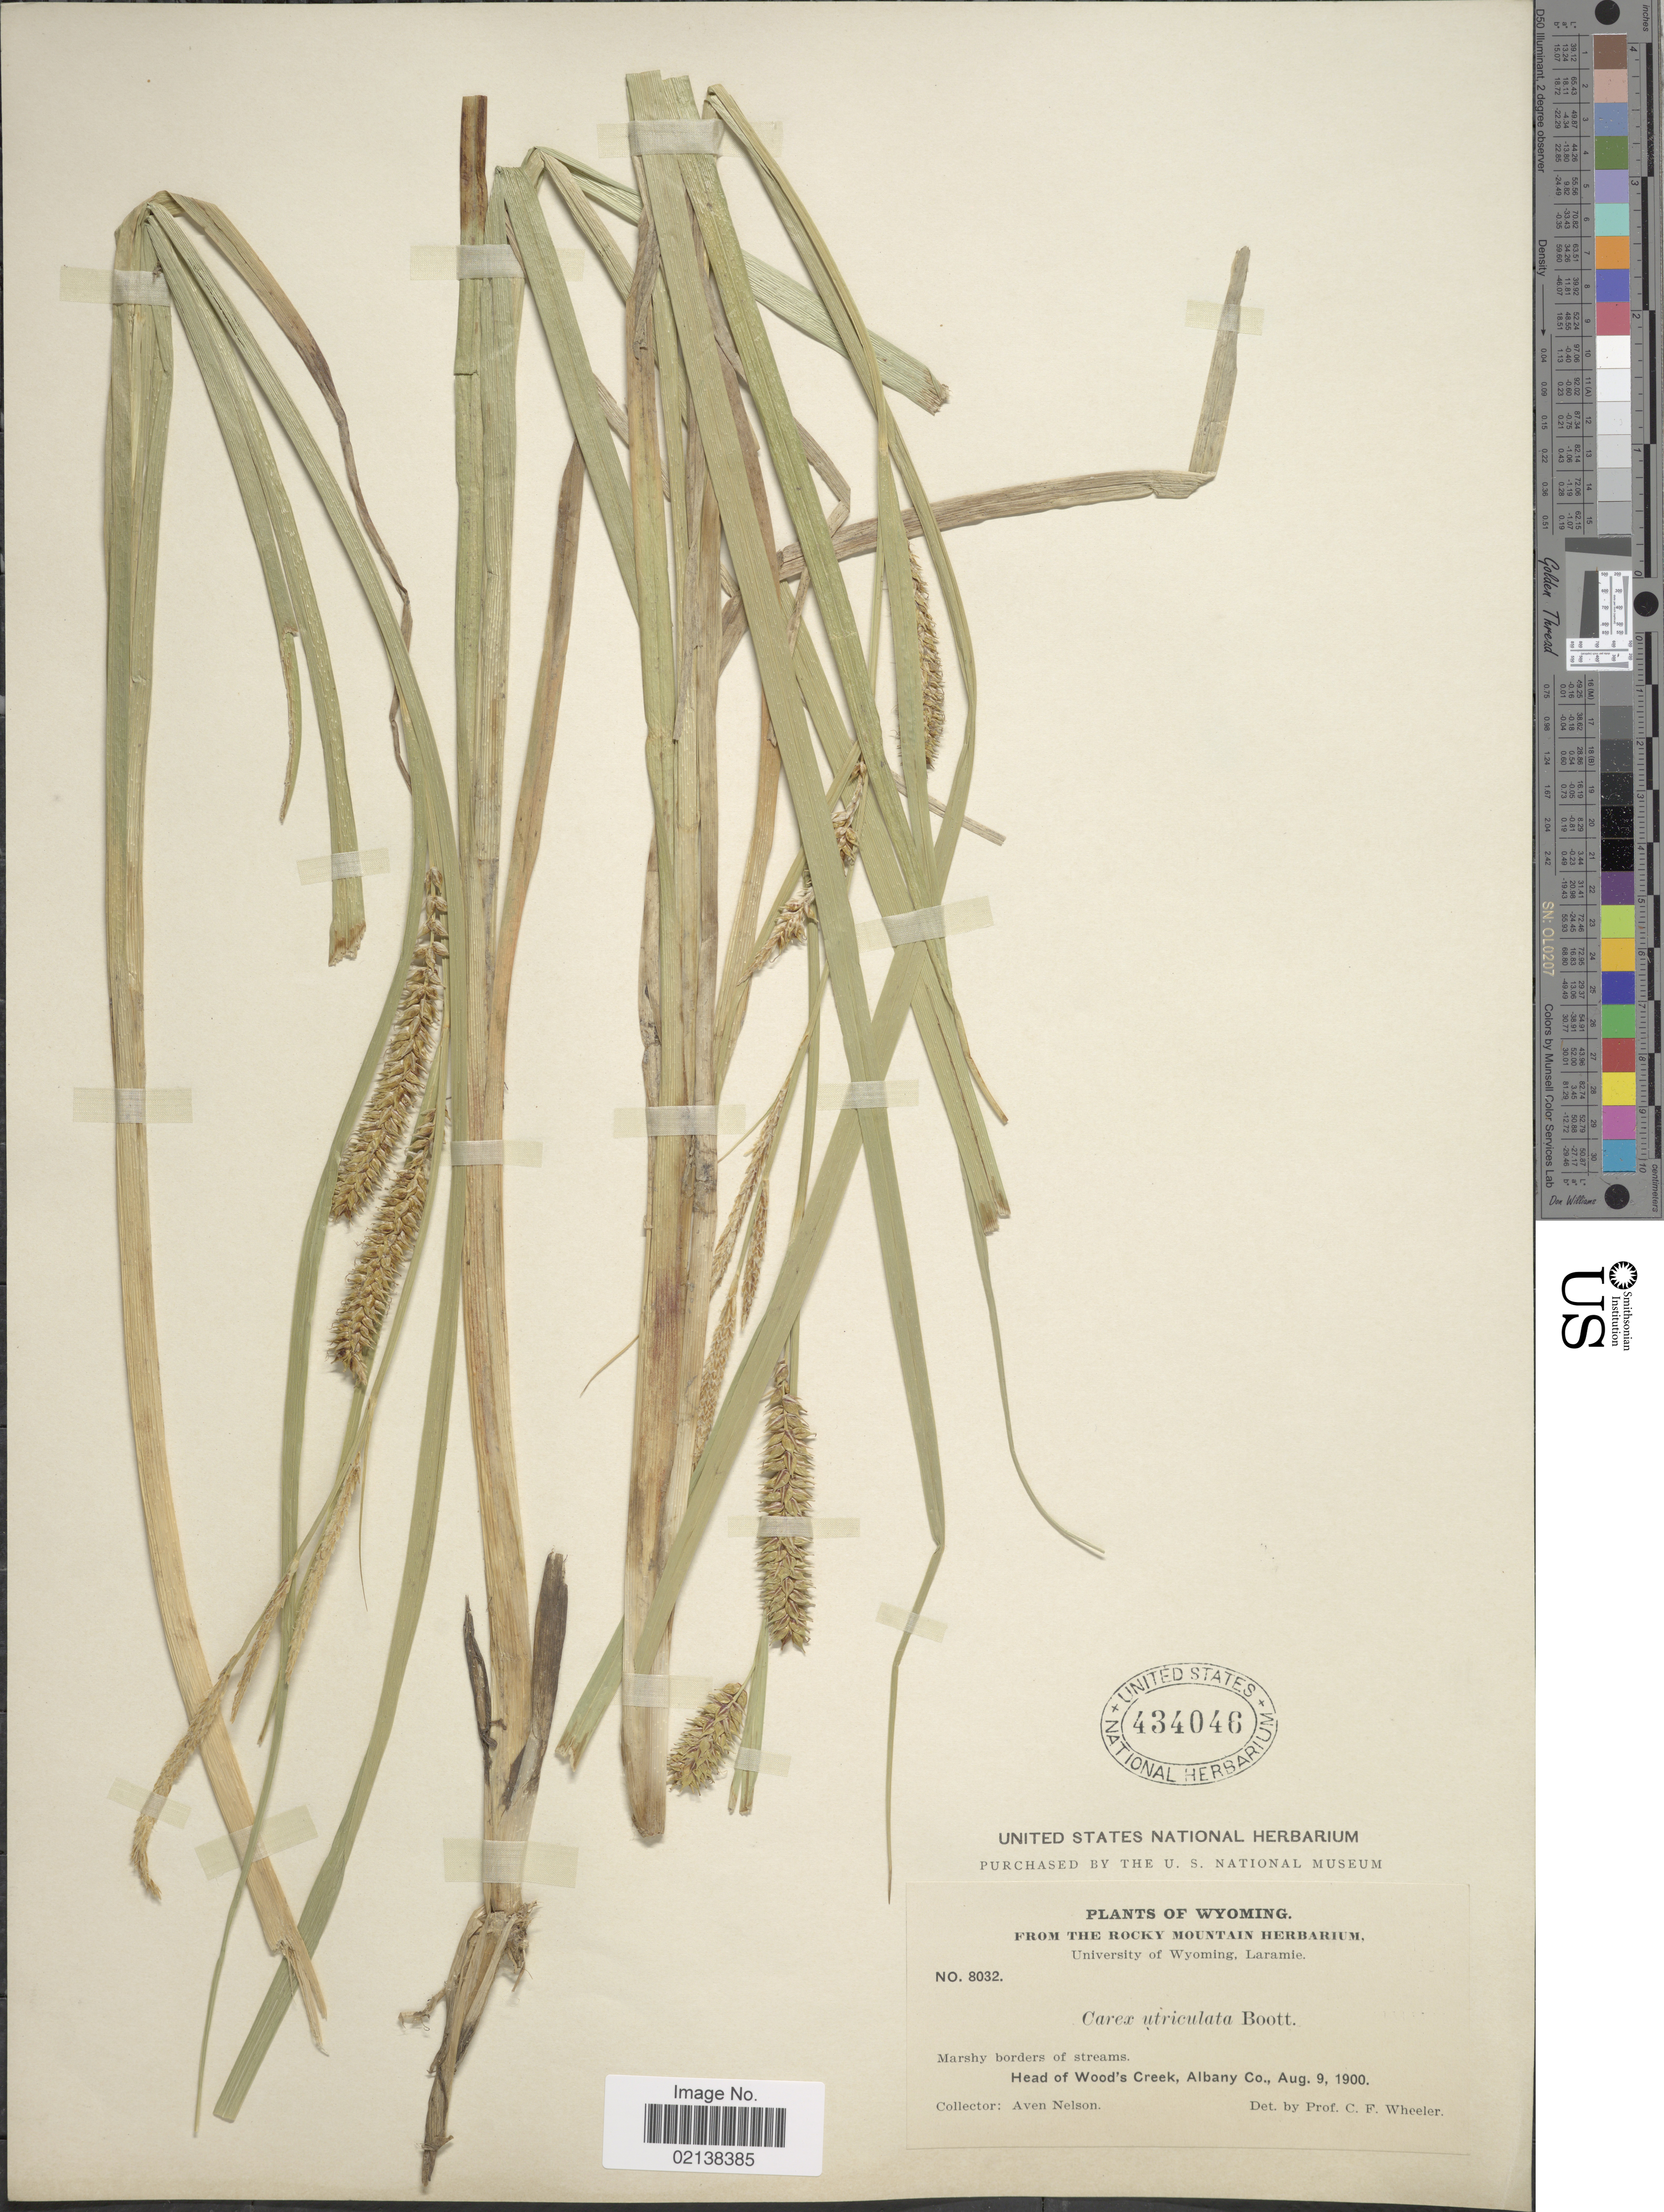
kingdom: Plantae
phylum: Tracheophyta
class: Liliopsida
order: Poales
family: Cyperaceae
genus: Carex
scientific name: Carex utriculata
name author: Boott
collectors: A. Nelson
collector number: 8032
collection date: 1900-08-09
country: United States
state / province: Wyoming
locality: Marshy borders of stream, Head of Wood's Creek, Albany Co.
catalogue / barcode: US 434046